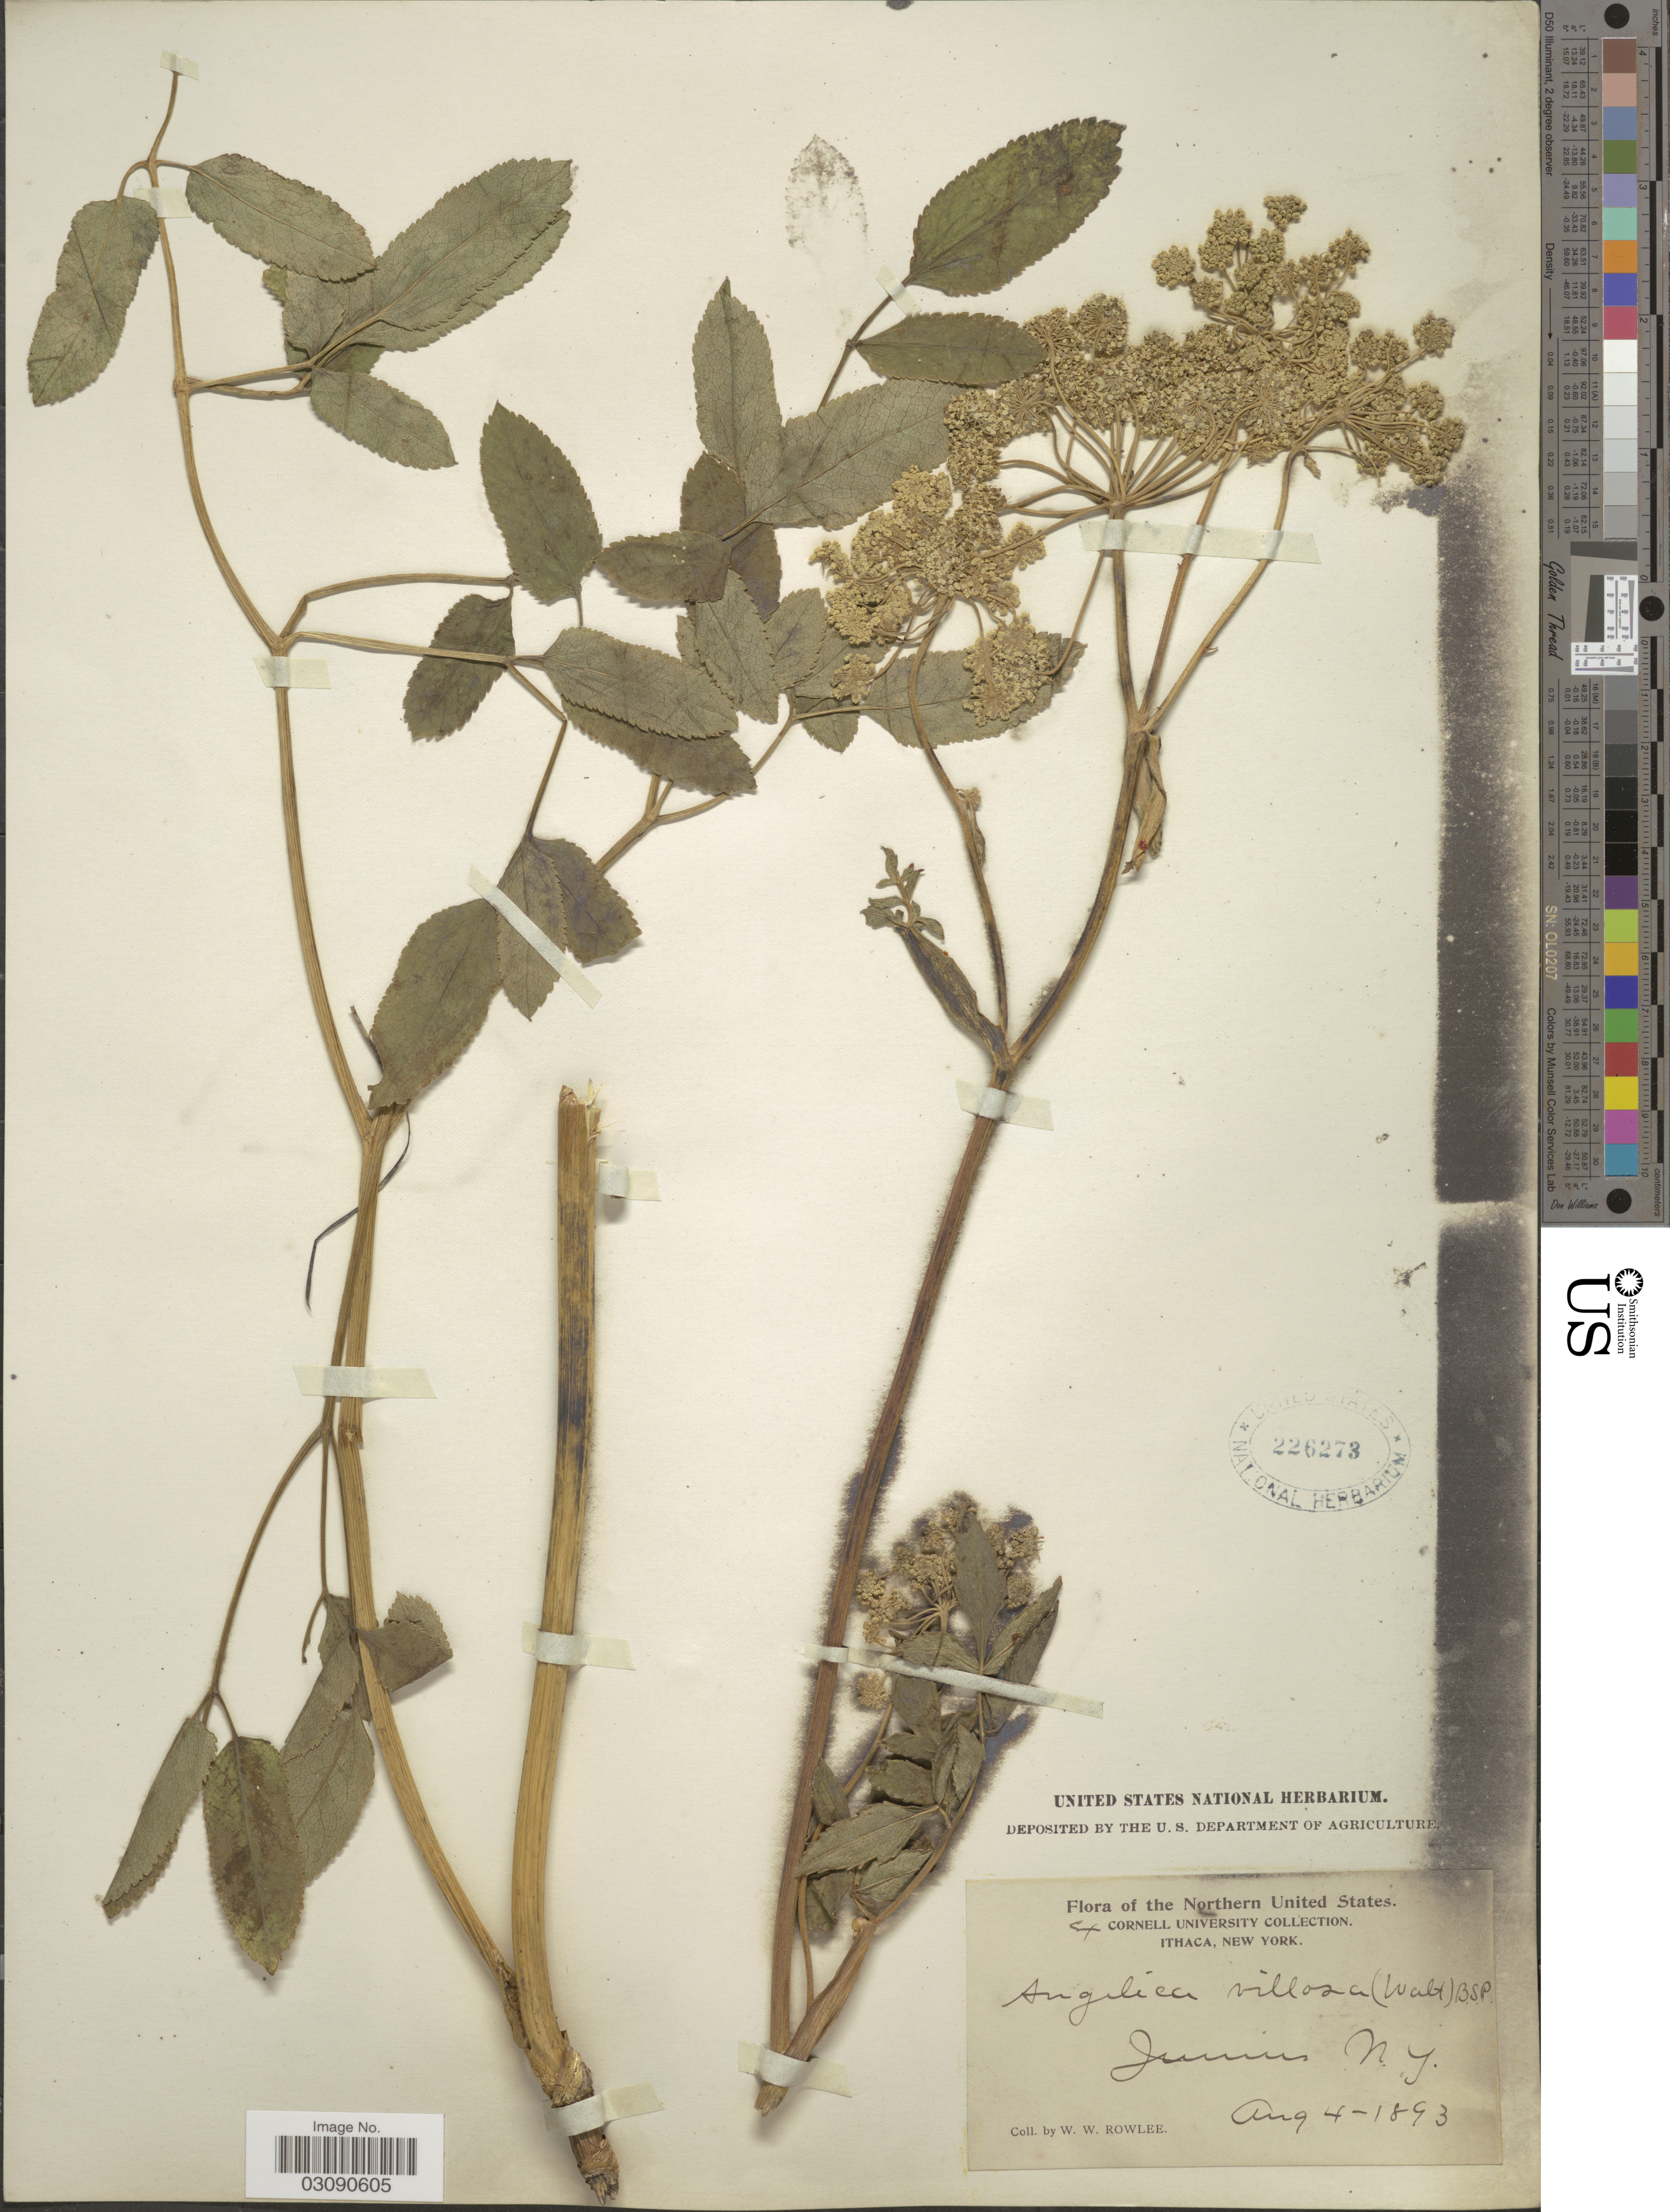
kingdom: Plantae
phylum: Tracheophyta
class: Magnoliopsida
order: Apiales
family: Apiaceae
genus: Angelica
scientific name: Angelica venenosa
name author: (Greenway) Fernald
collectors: W. W. Rowlee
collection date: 1893-08-04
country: Peru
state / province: Lima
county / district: Huarochirí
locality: Depart. Lima. Prov. Huarochiri. Borde de camino.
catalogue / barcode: US 226273